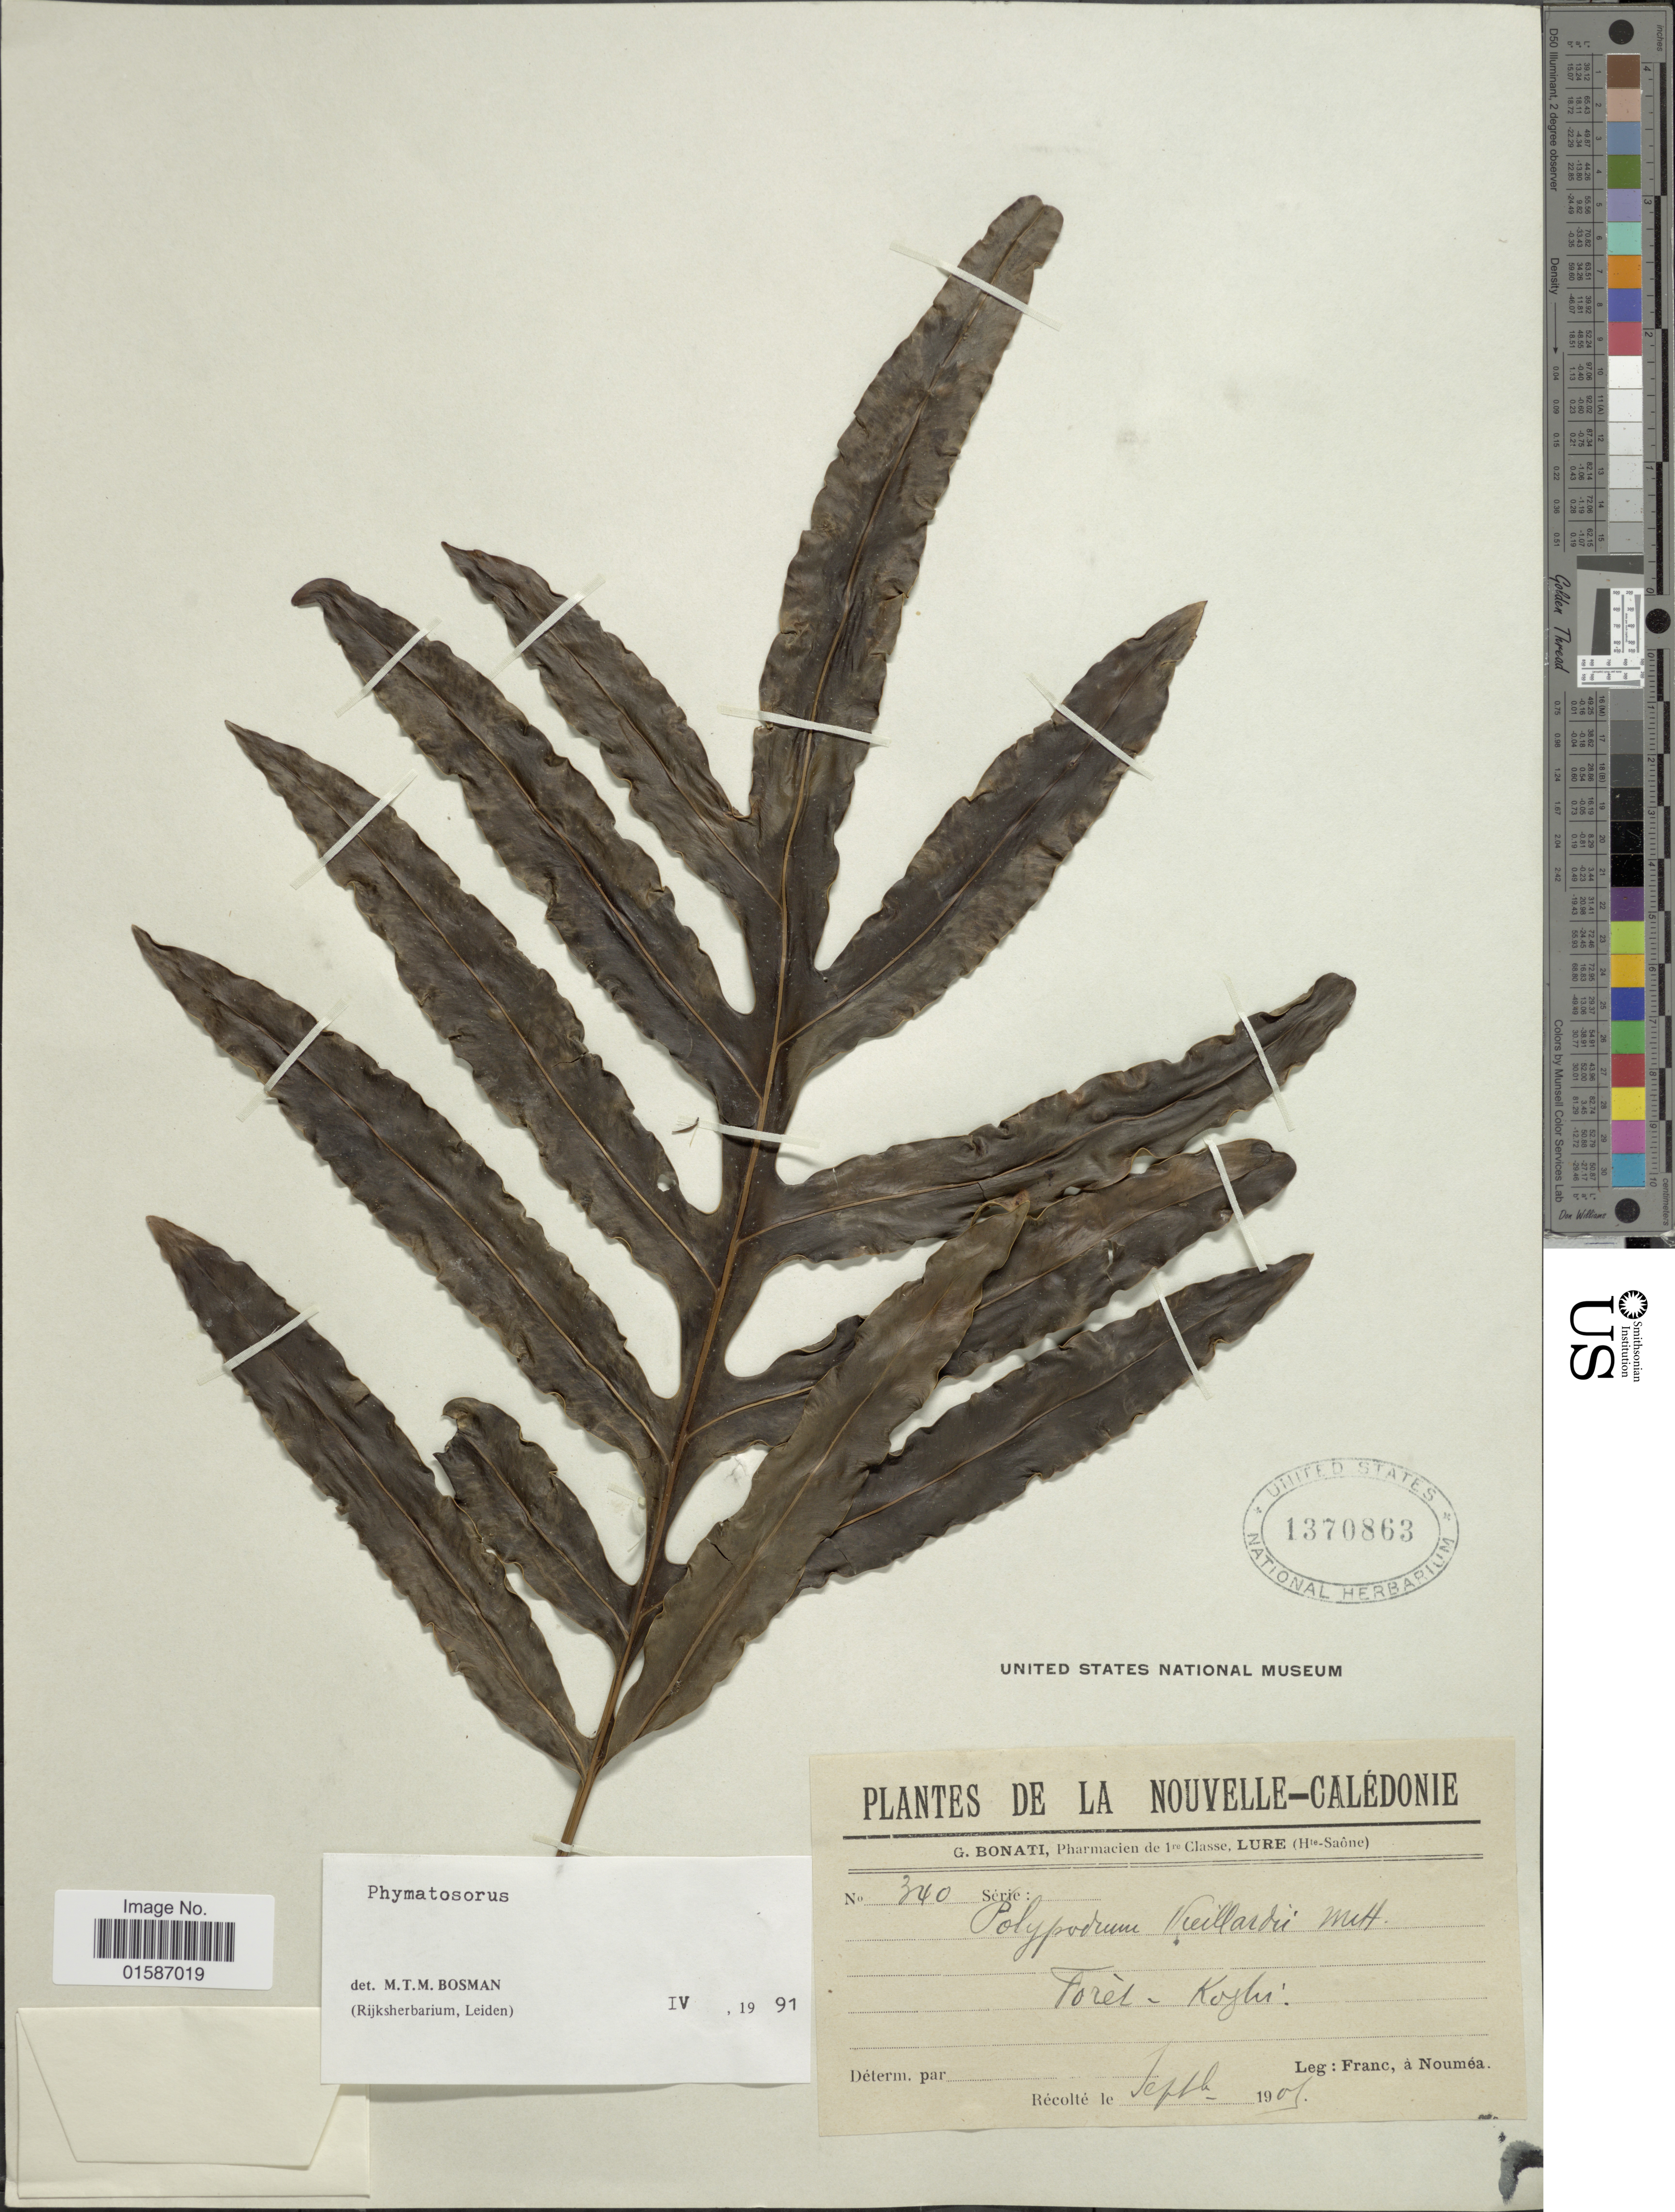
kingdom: Plantae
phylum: Tracheophyta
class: Polypodiopsida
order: Polypodiales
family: Polypodiaceae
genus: Microsorum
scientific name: Microsorum vieillardii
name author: (Mett.) Copel.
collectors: Franc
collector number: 340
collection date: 1909-09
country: New Caledonia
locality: Forêt - Koghi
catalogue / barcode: US 1370863